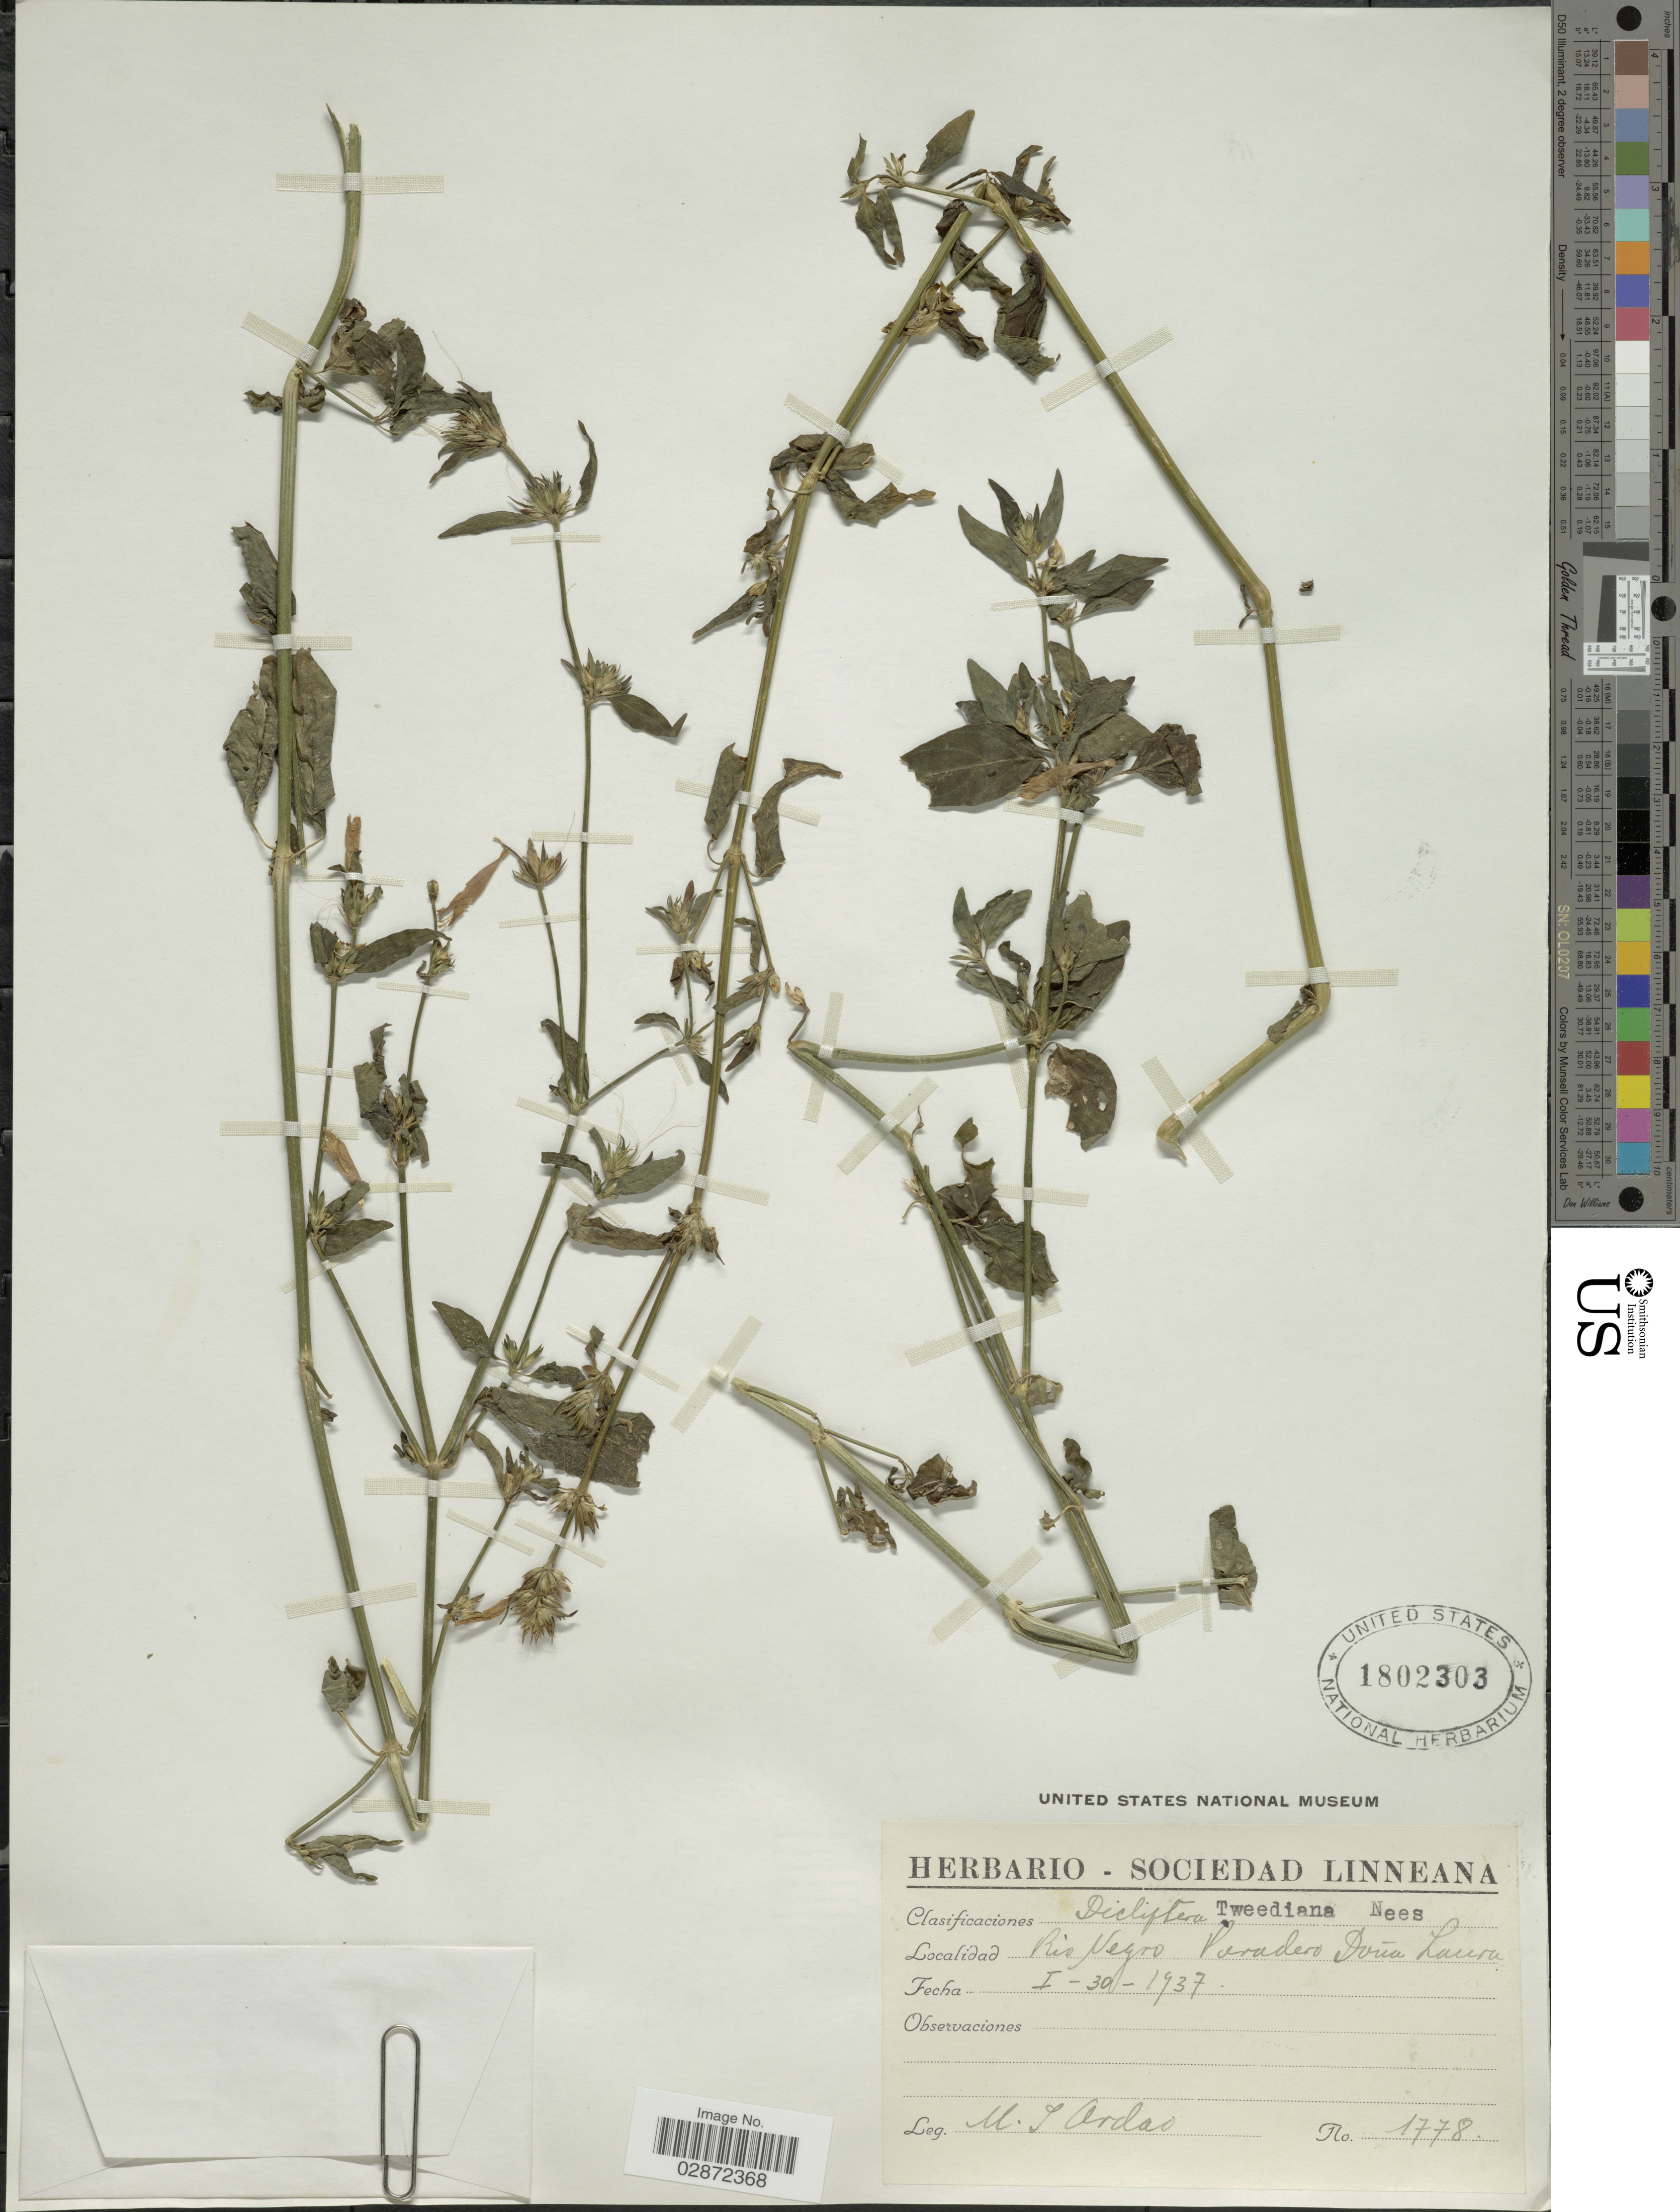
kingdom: Plantae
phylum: Tracheophyta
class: Magnoliopsida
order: Lamiales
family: Acanthaceae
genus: Dicliptera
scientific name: Dicliptera squarrosa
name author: Nees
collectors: Ardao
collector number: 1778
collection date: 1937-01-30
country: Uruguay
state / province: Rio Negro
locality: Paradero Doña Laura.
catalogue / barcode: US 1802303